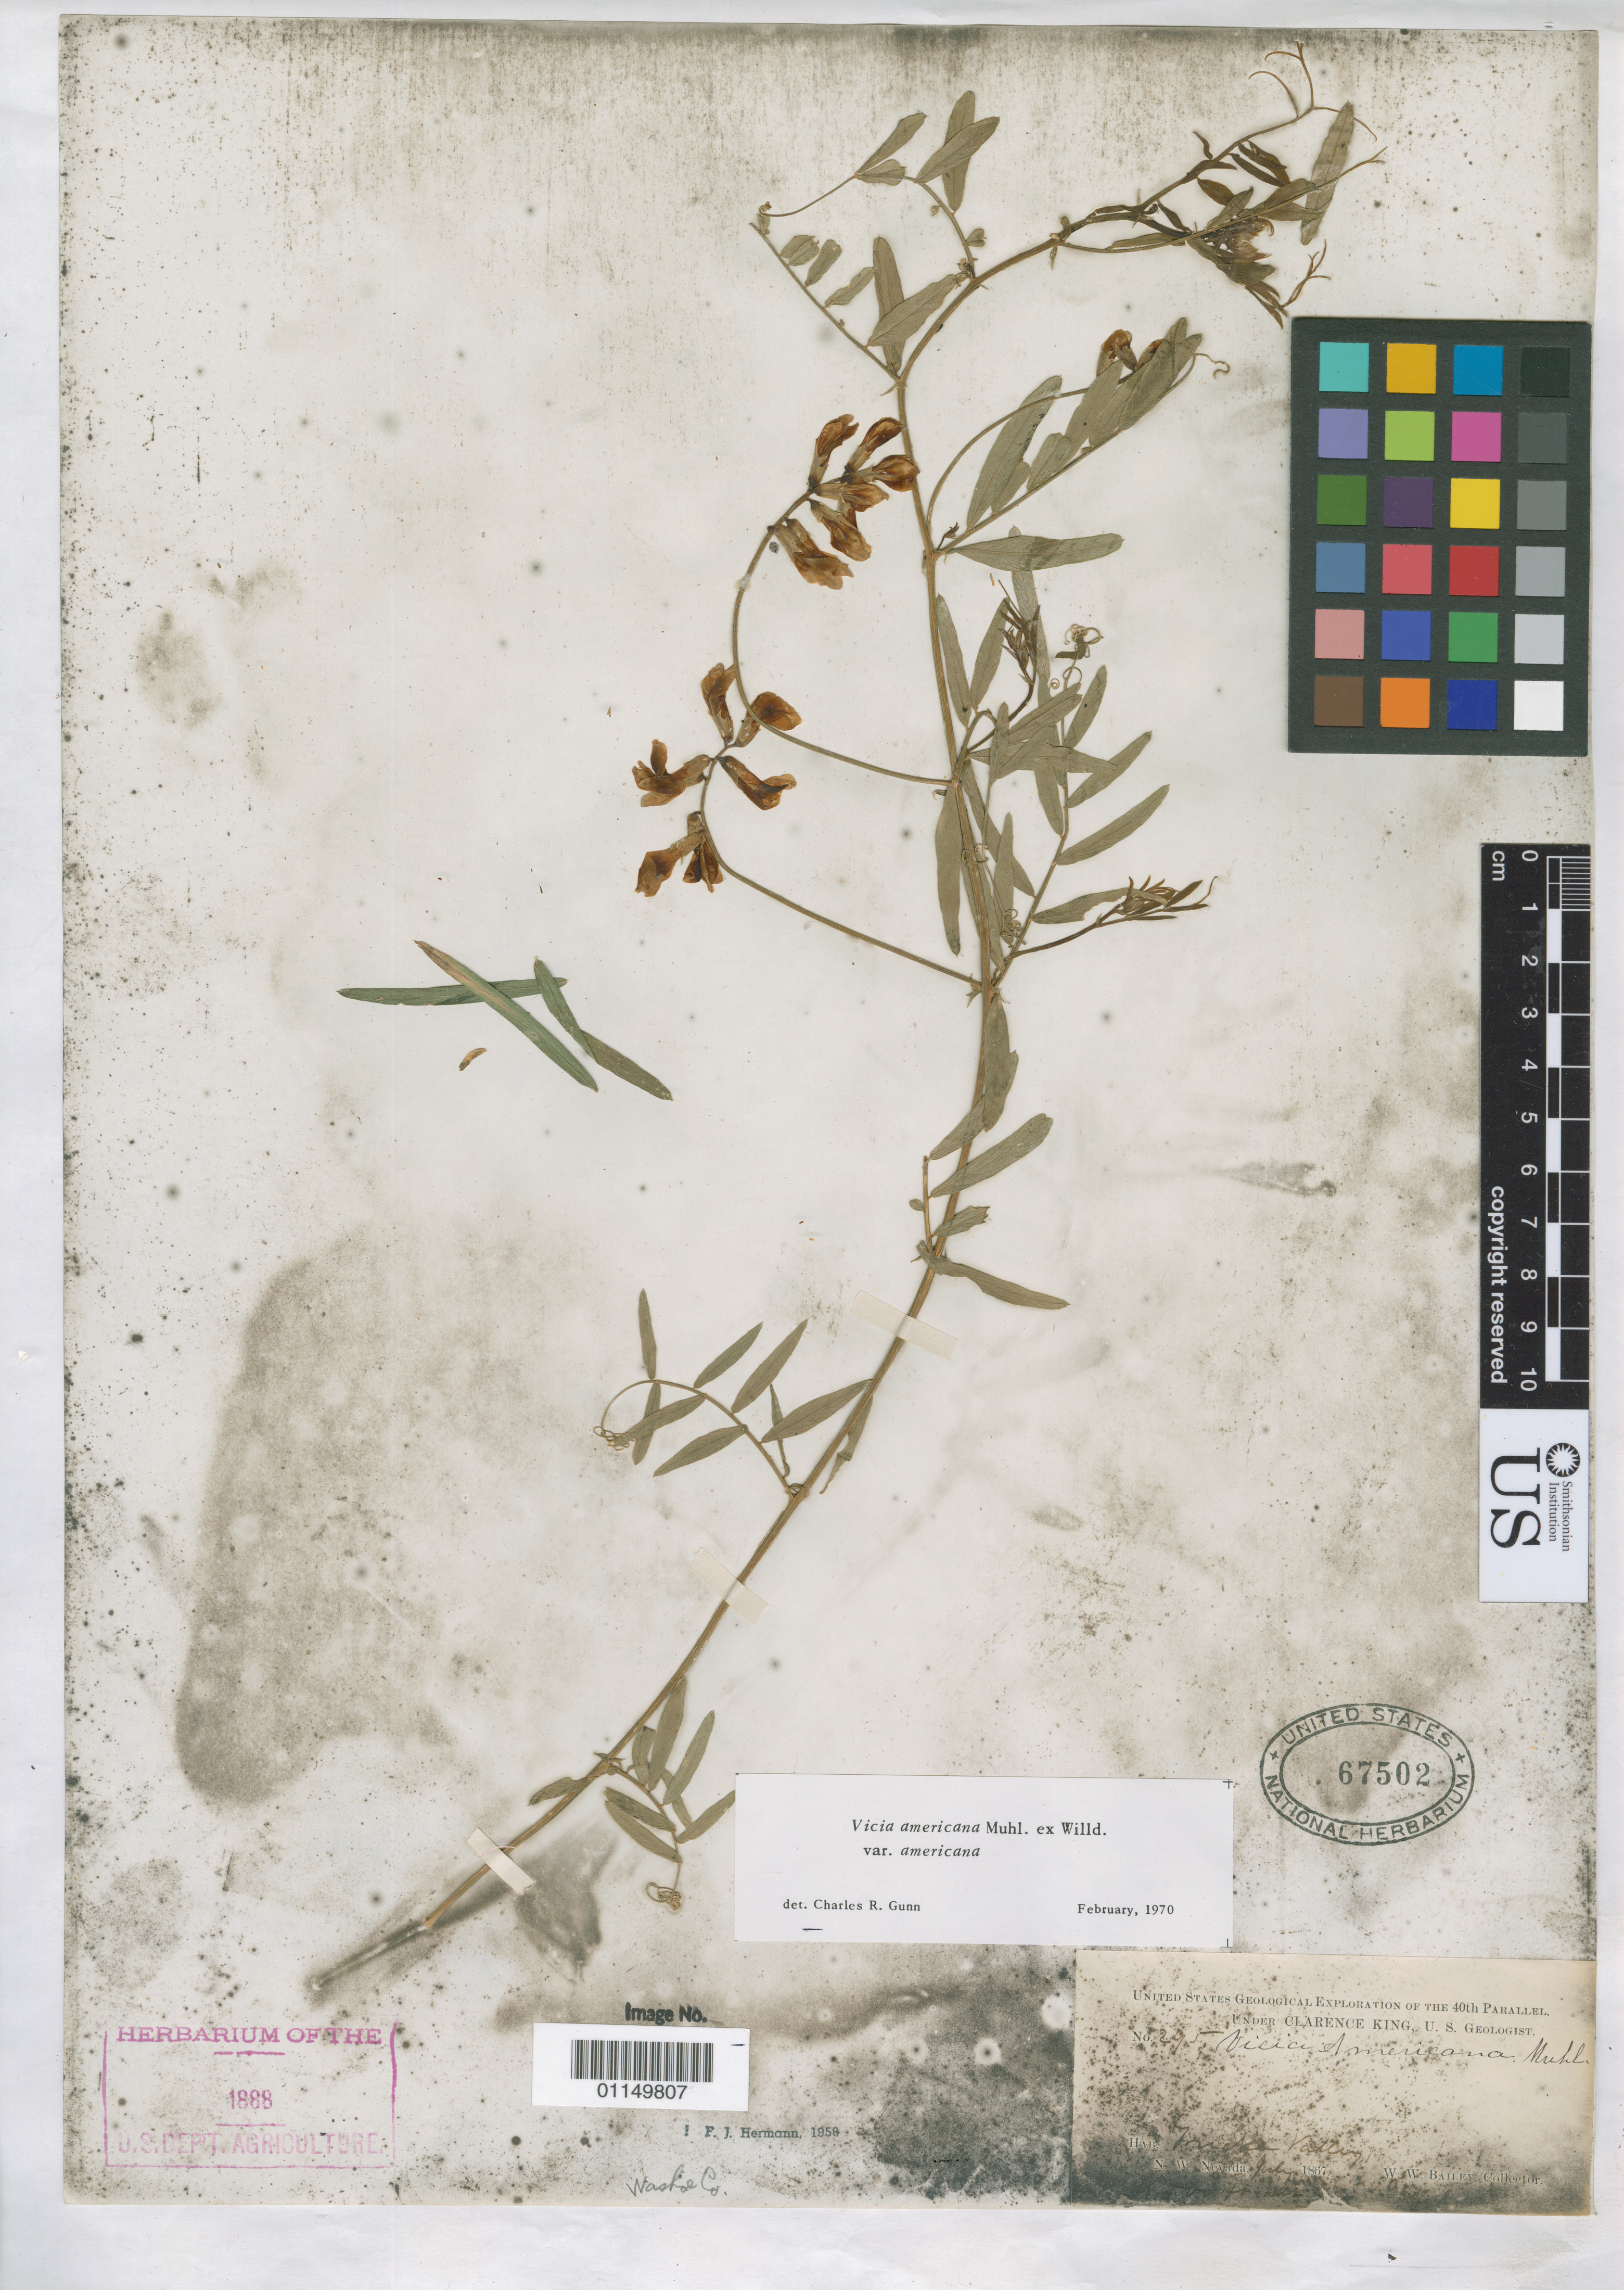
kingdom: Plantae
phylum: Tracheophyta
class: Magnoliopsida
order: Fabales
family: Fabaceae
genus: Vicia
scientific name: Vicia americana var. americana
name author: Muhl. ex Willd.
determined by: Gunn, C. R.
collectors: W. W. Bailey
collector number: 295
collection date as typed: Jul 1867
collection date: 1867-07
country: United States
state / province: Nevada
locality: ?? Valley, N.W.Nevada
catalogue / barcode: US 67502